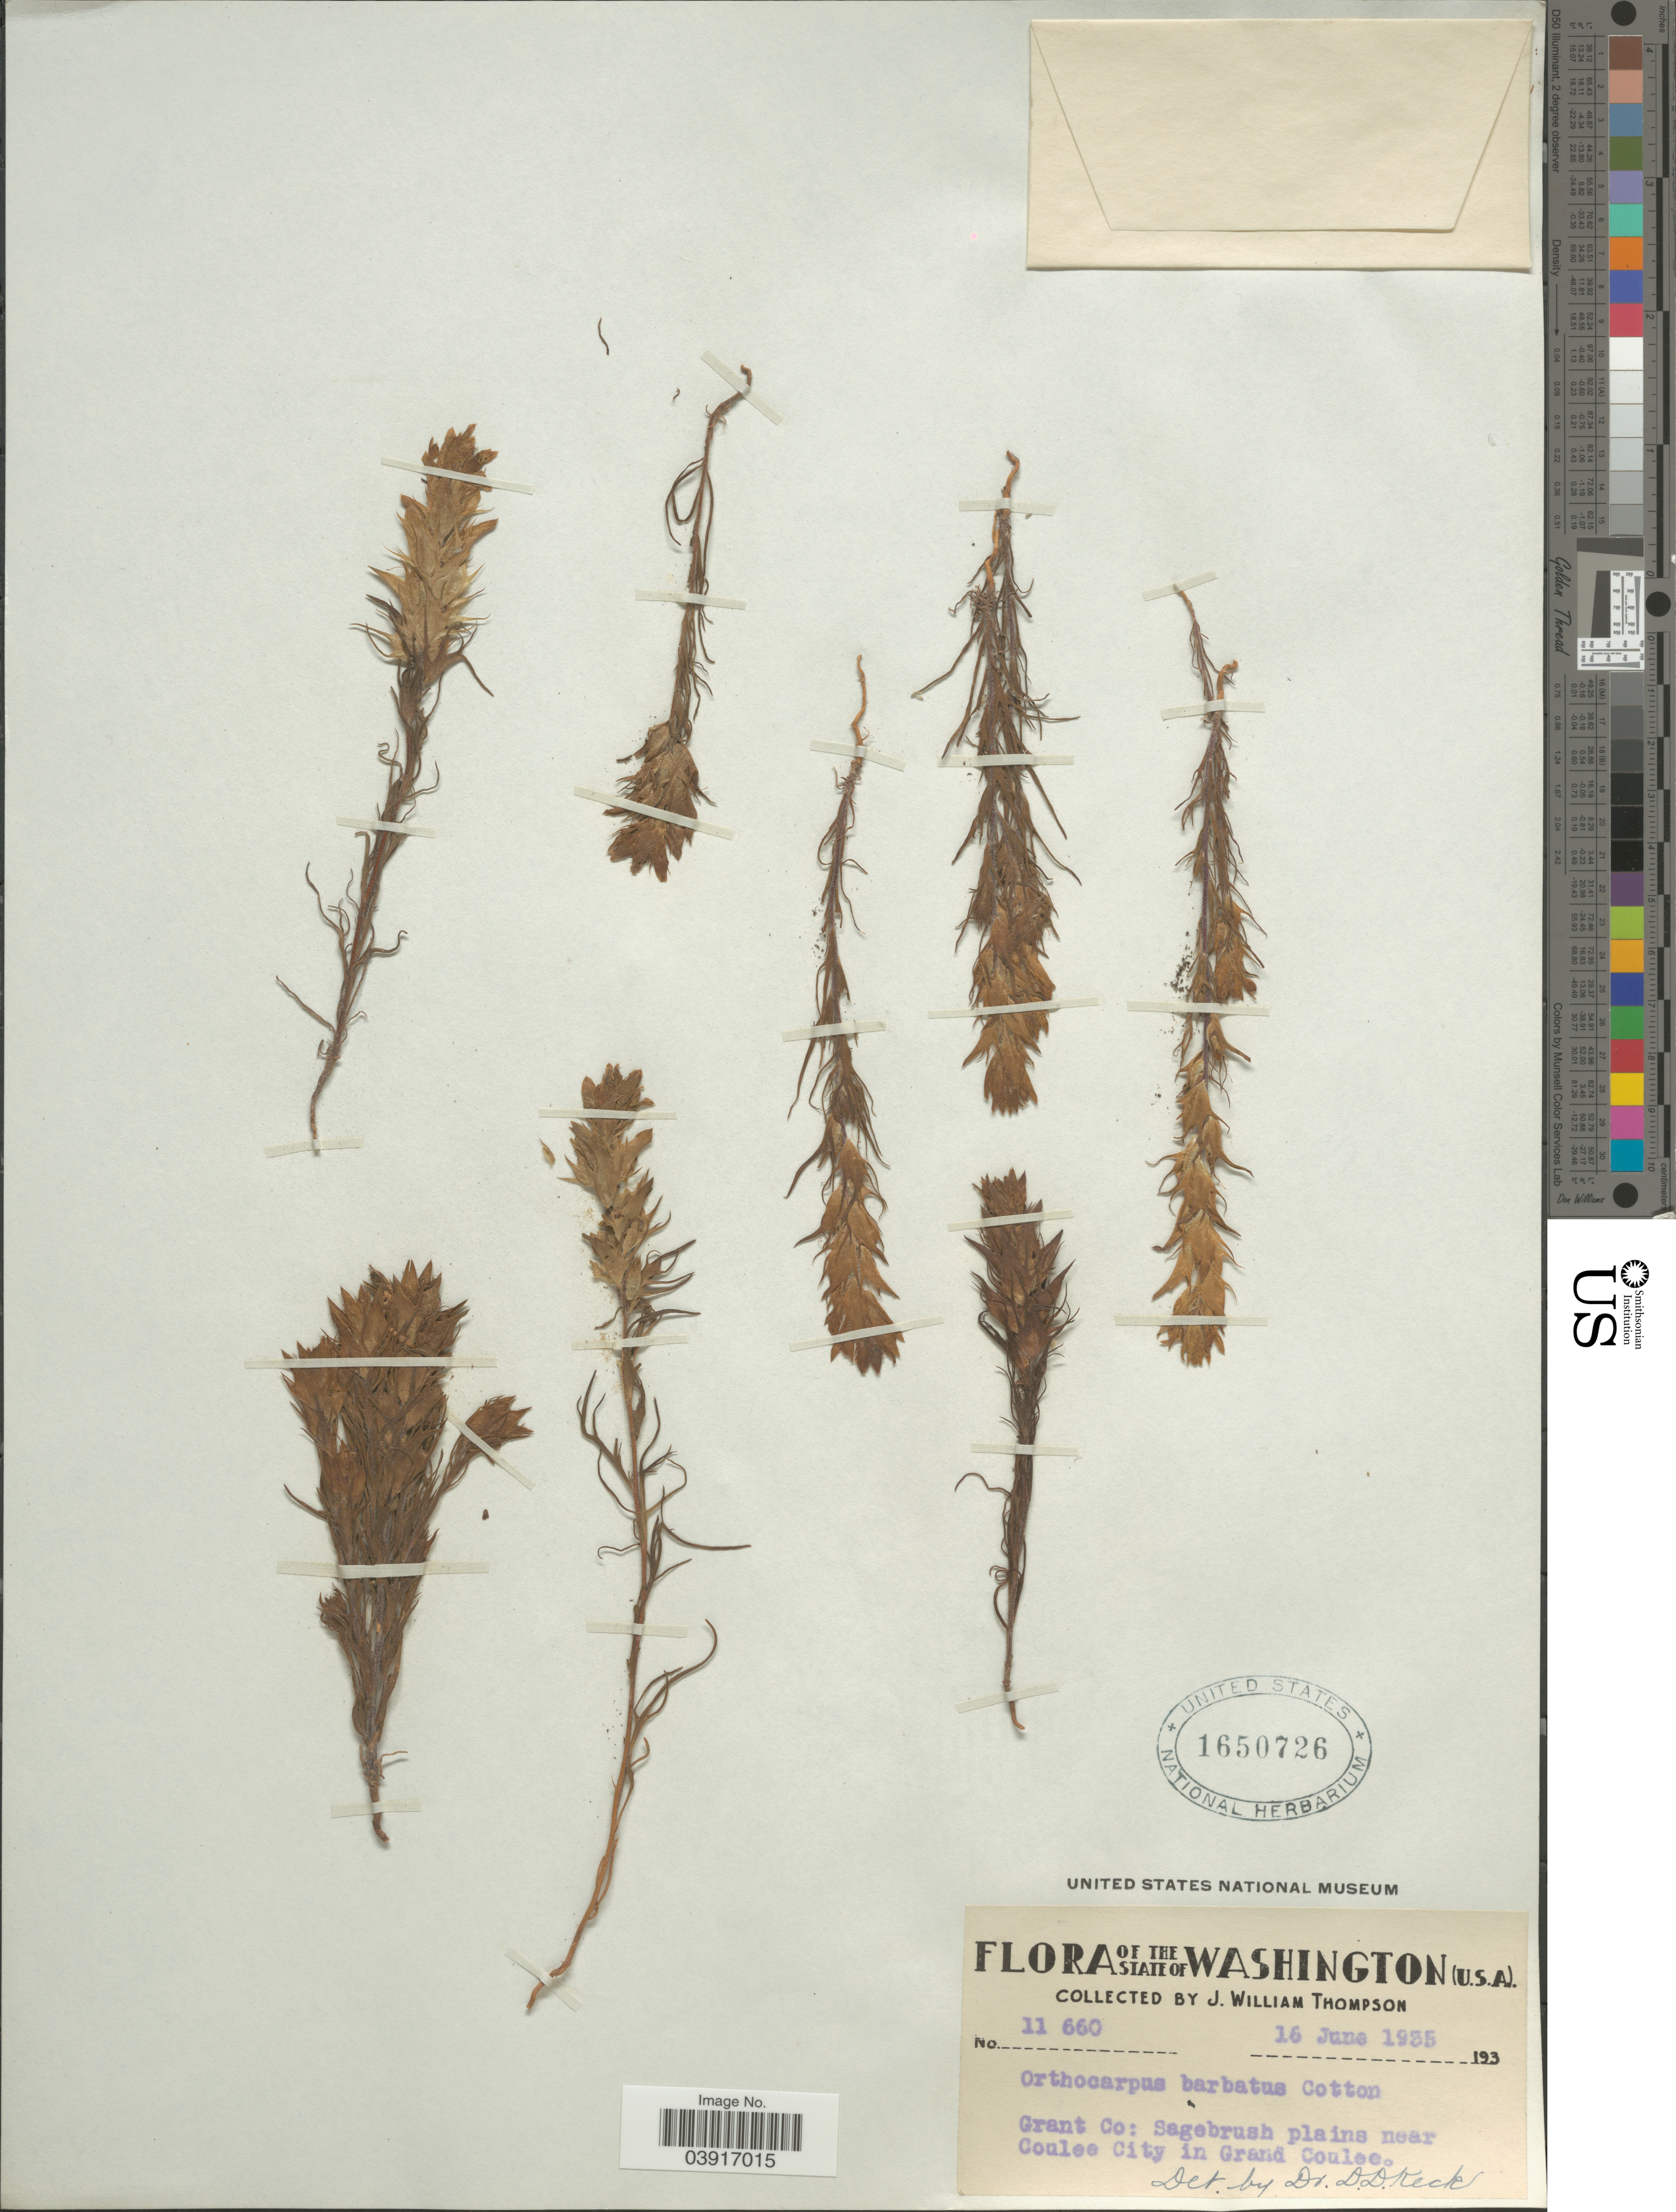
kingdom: Plantae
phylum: Tracheophyta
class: Magnoliopsida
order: Lamiales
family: Orobanchaceae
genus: Orthocarpus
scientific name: Orthocarpus barbatus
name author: J.S. Cotton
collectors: J. W. Thompson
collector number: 11660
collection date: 1935-06-16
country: United States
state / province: Washington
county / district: Grant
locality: Grant Co: Sagebrush plains near Coulee City in Grand Coulee.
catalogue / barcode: US 1650726